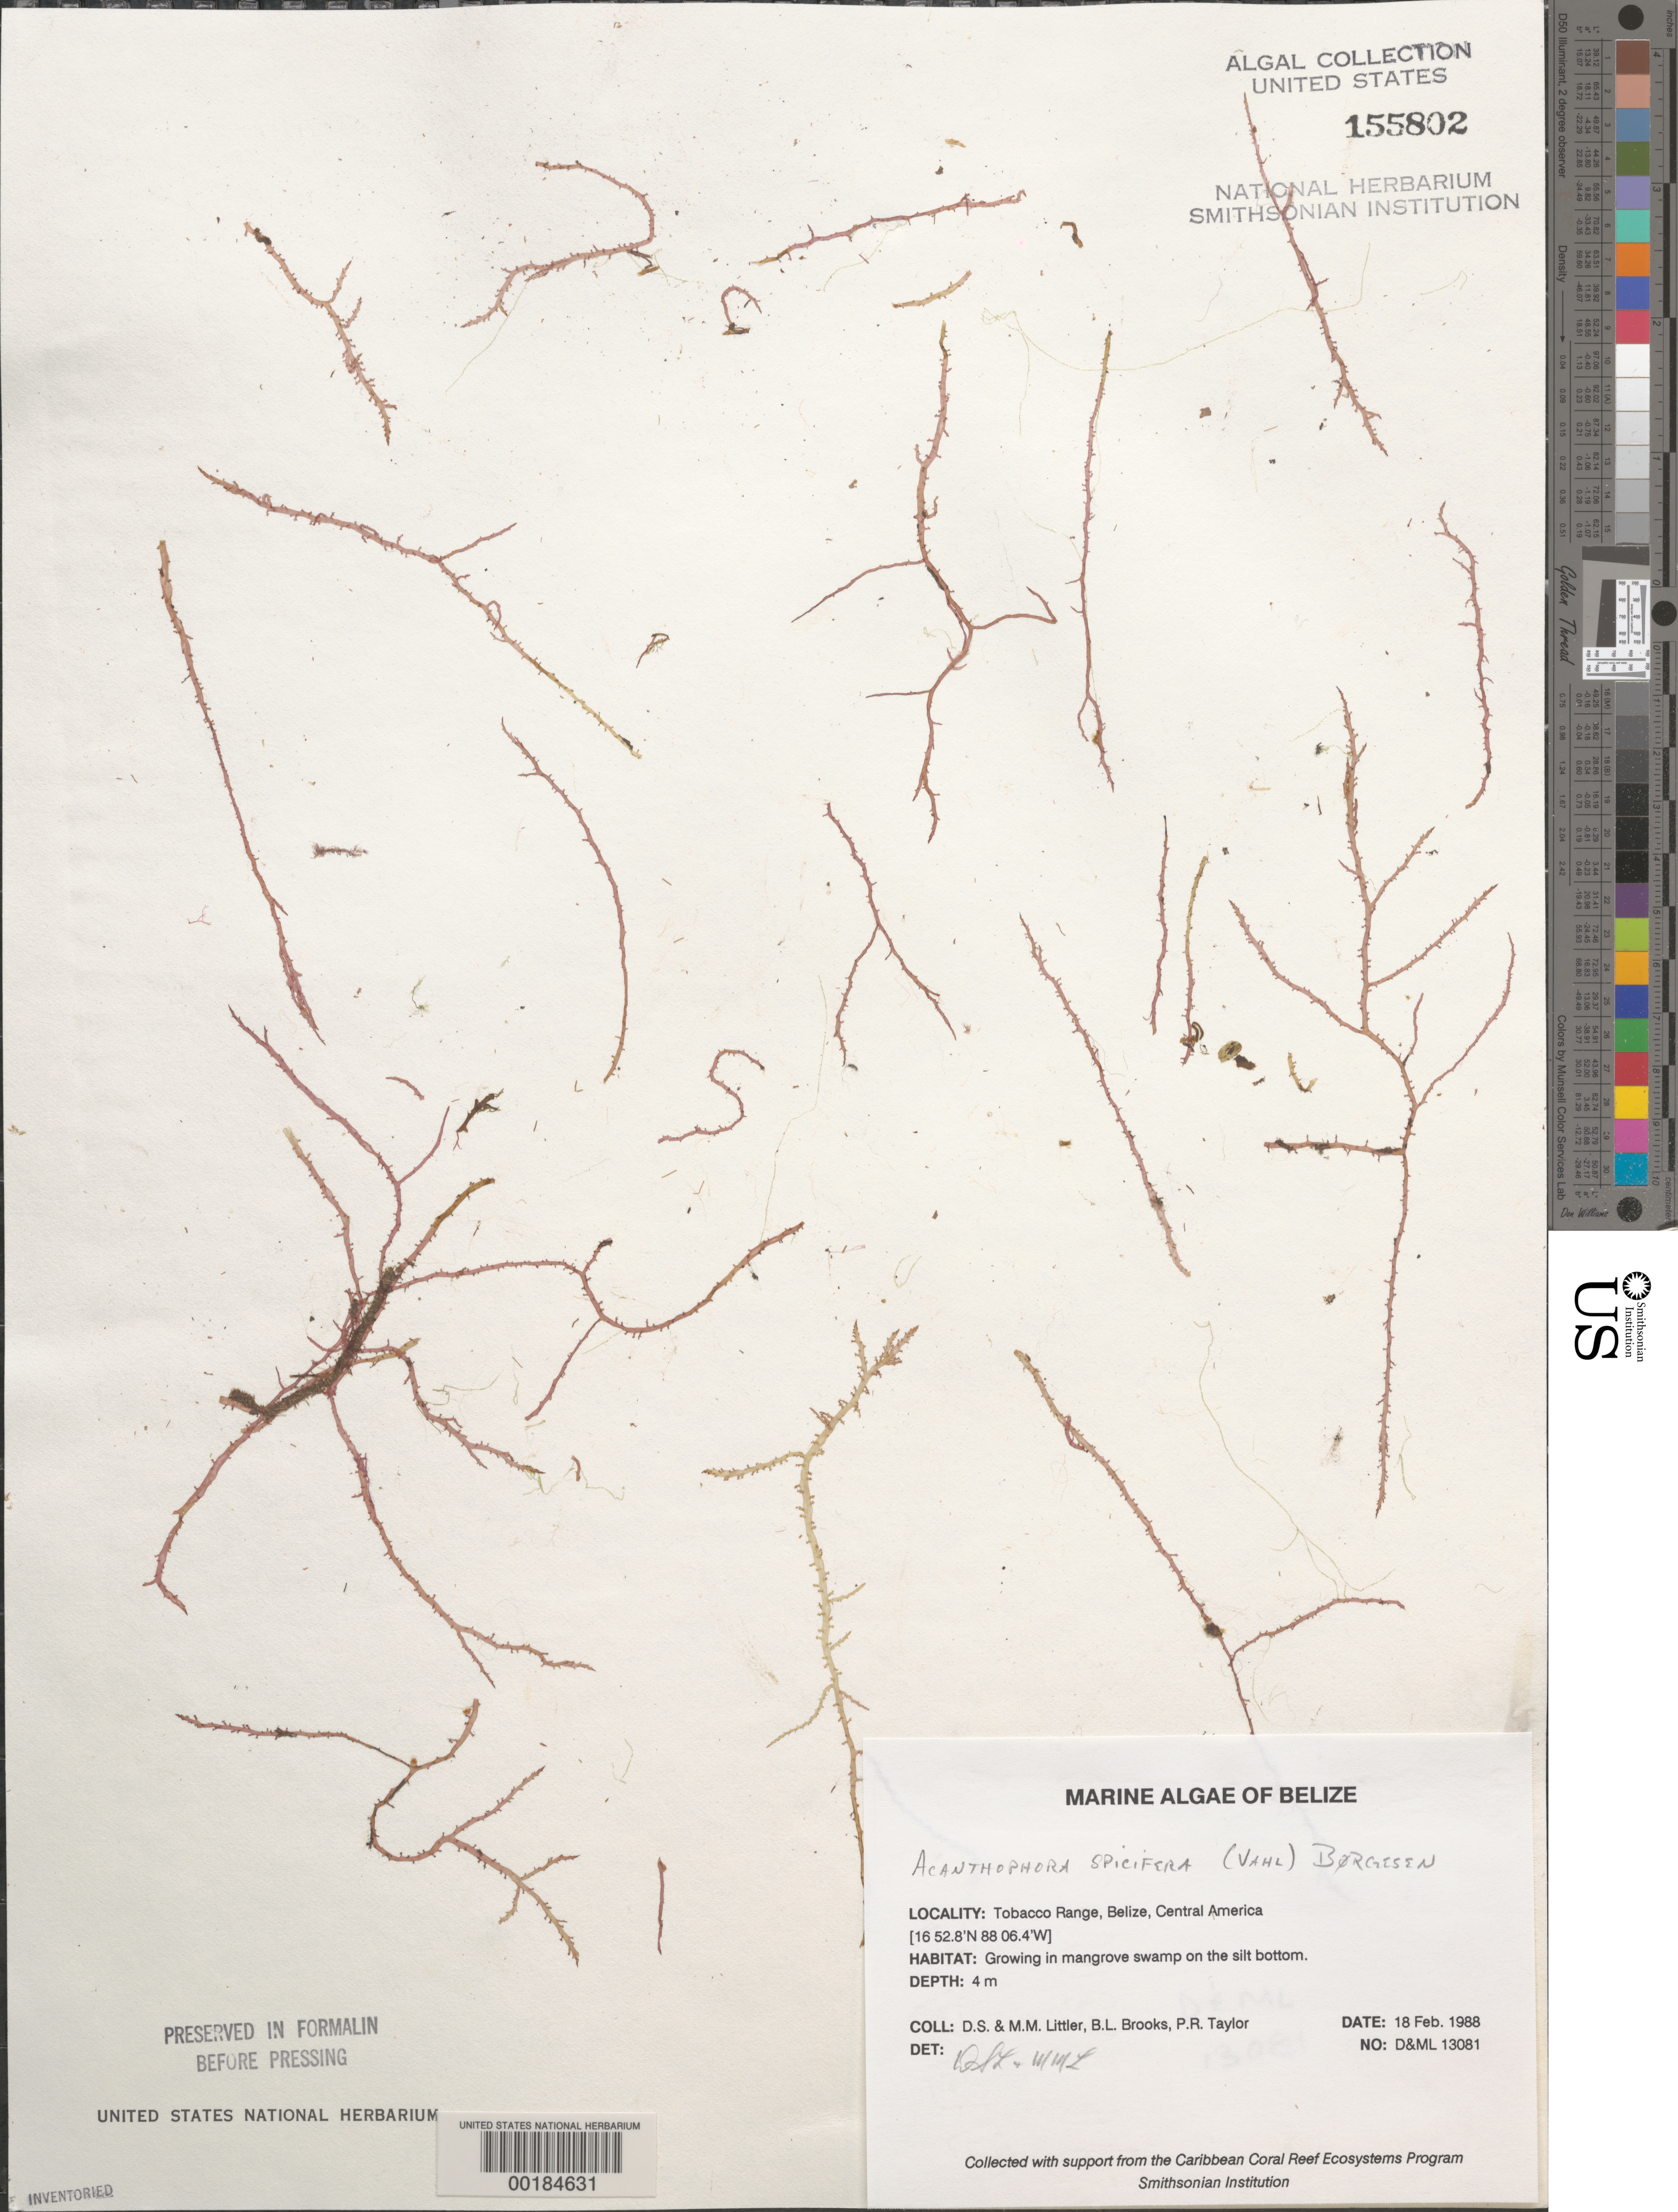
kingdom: Plantae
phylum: Rhodophyta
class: Florideophyceae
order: Ceramiales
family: Rhodomelaceae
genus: Acanthophora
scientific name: Acanthophora spicifera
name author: (Vahl) Børgesen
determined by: Littler, D. S.; Littler, M. M.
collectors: D. S. Littler, M. M. Littler, B. Brooks & P. R. Taylor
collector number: D&ML 13081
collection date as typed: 18 Feb 1988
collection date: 1988-02-18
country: Belize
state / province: Stann Creek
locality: Tobacco Range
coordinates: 16 52.8' N, 88 06.4' W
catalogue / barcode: US 155802